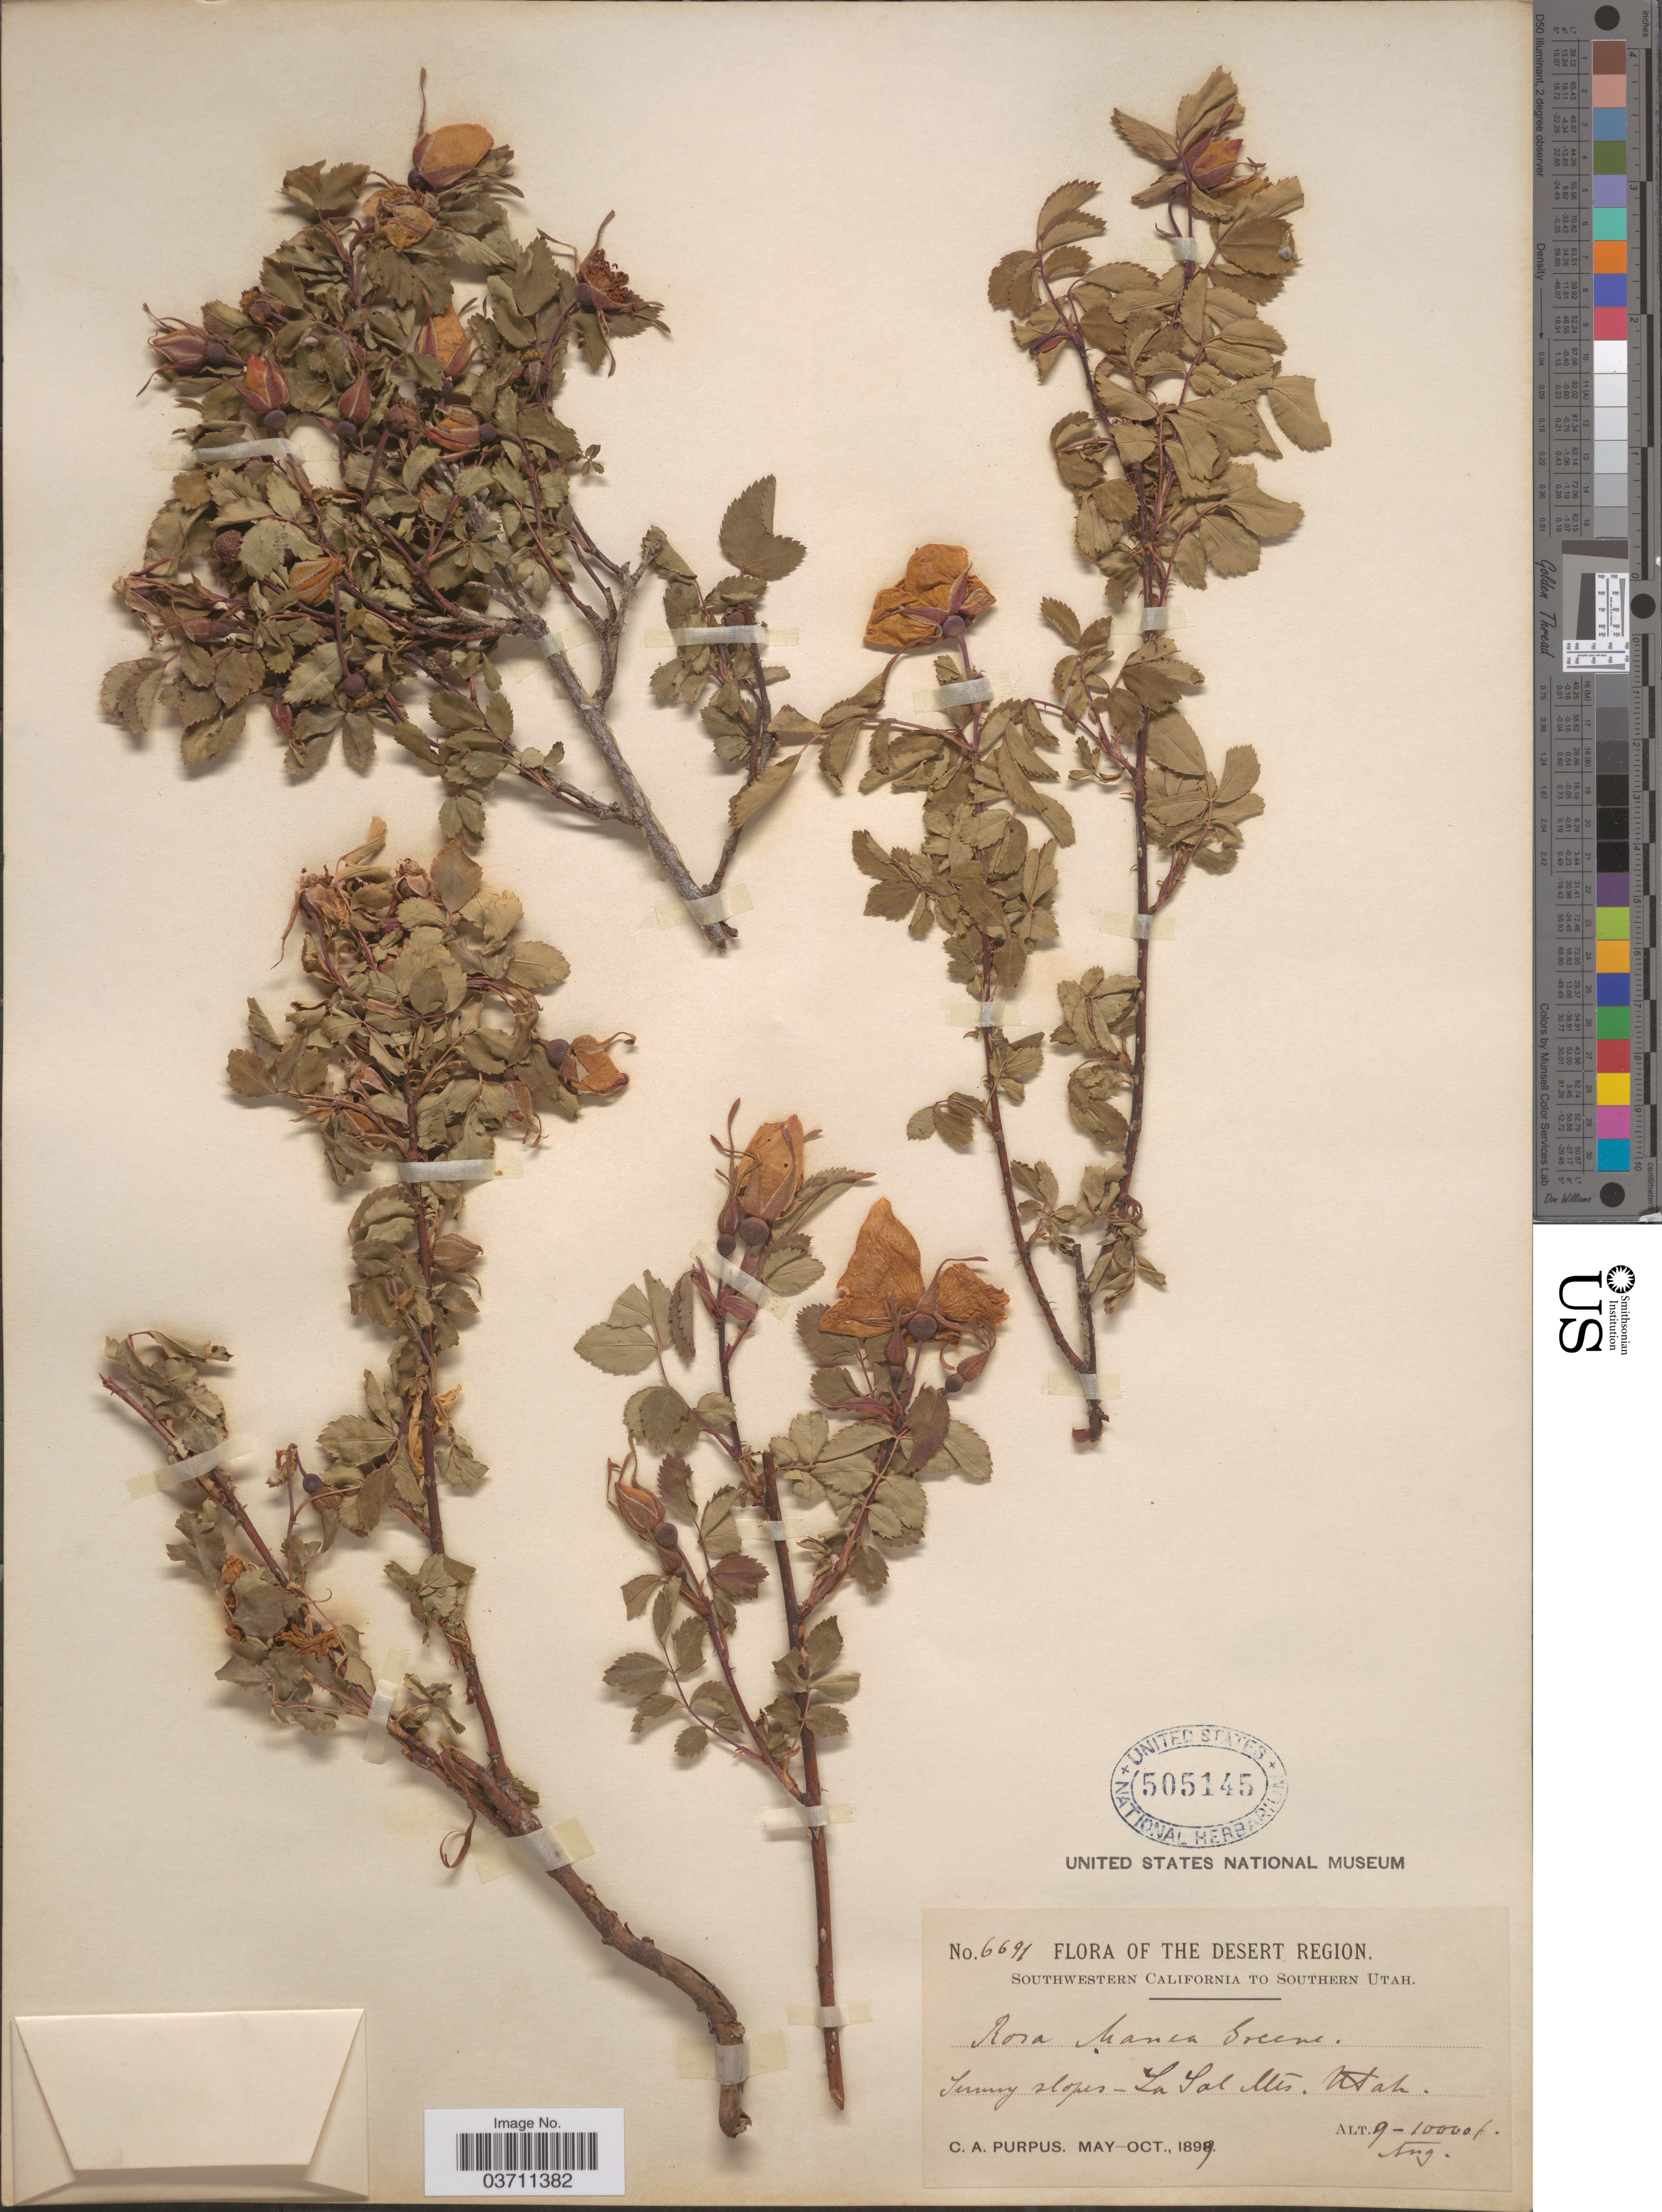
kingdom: Plantae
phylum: Tracheophyta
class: Magnoliopsida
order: Rosales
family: Rosaceae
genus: Rosa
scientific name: Rosa manca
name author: Greene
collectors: C. A. Purpus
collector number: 6691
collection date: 1899-08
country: United States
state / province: Utah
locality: The Desert Region. Southern Utah. La Sal Mts.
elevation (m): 2743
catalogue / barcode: US 505145